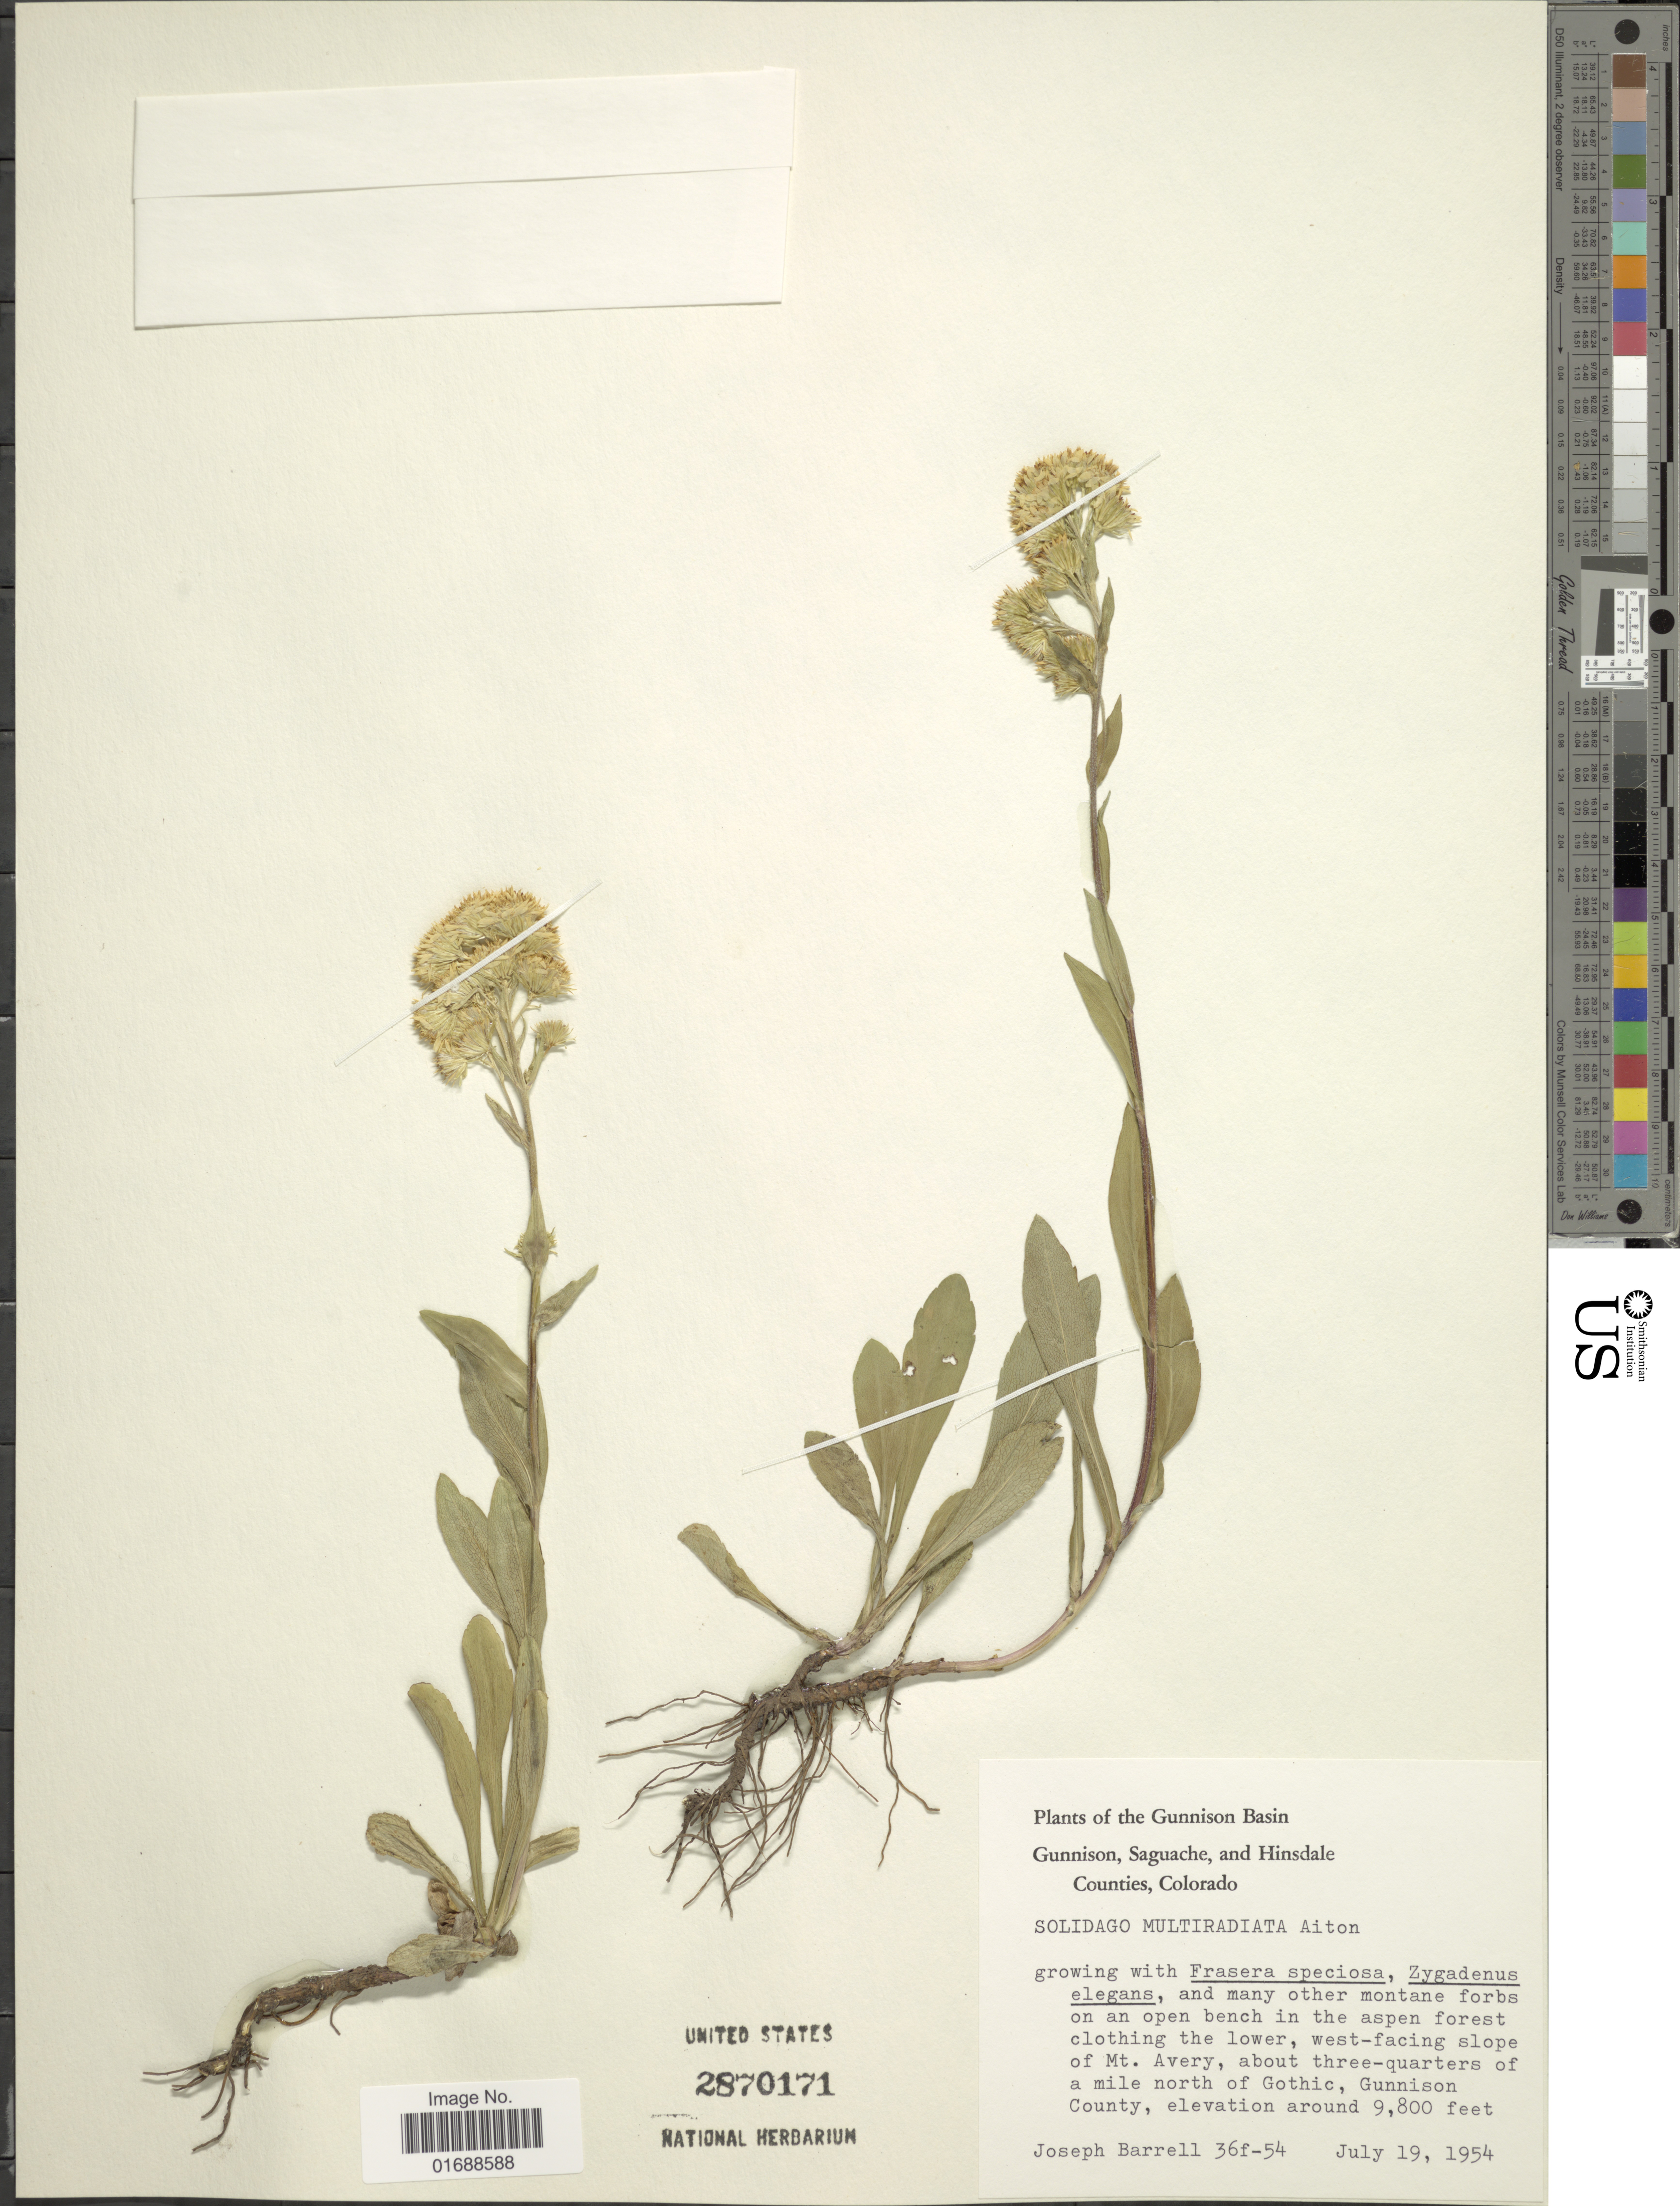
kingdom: Plantae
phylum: Tracheophyta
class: Magnoliopsida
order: Asterales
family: Asteraceae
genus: Solidago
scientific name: Solidago multiradiata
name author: Aiton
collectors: J. Barrell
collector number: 36f-54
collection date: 1954-07-19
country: United States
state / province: Colorado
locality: Gunnison Basin, Gunnison, Saguache, and Hinsdale Counties, west facing slope of Mt. Avery, about three quarters of a mile north of Gothic, Gunnison County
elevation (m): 2987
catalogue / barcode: US 2870171